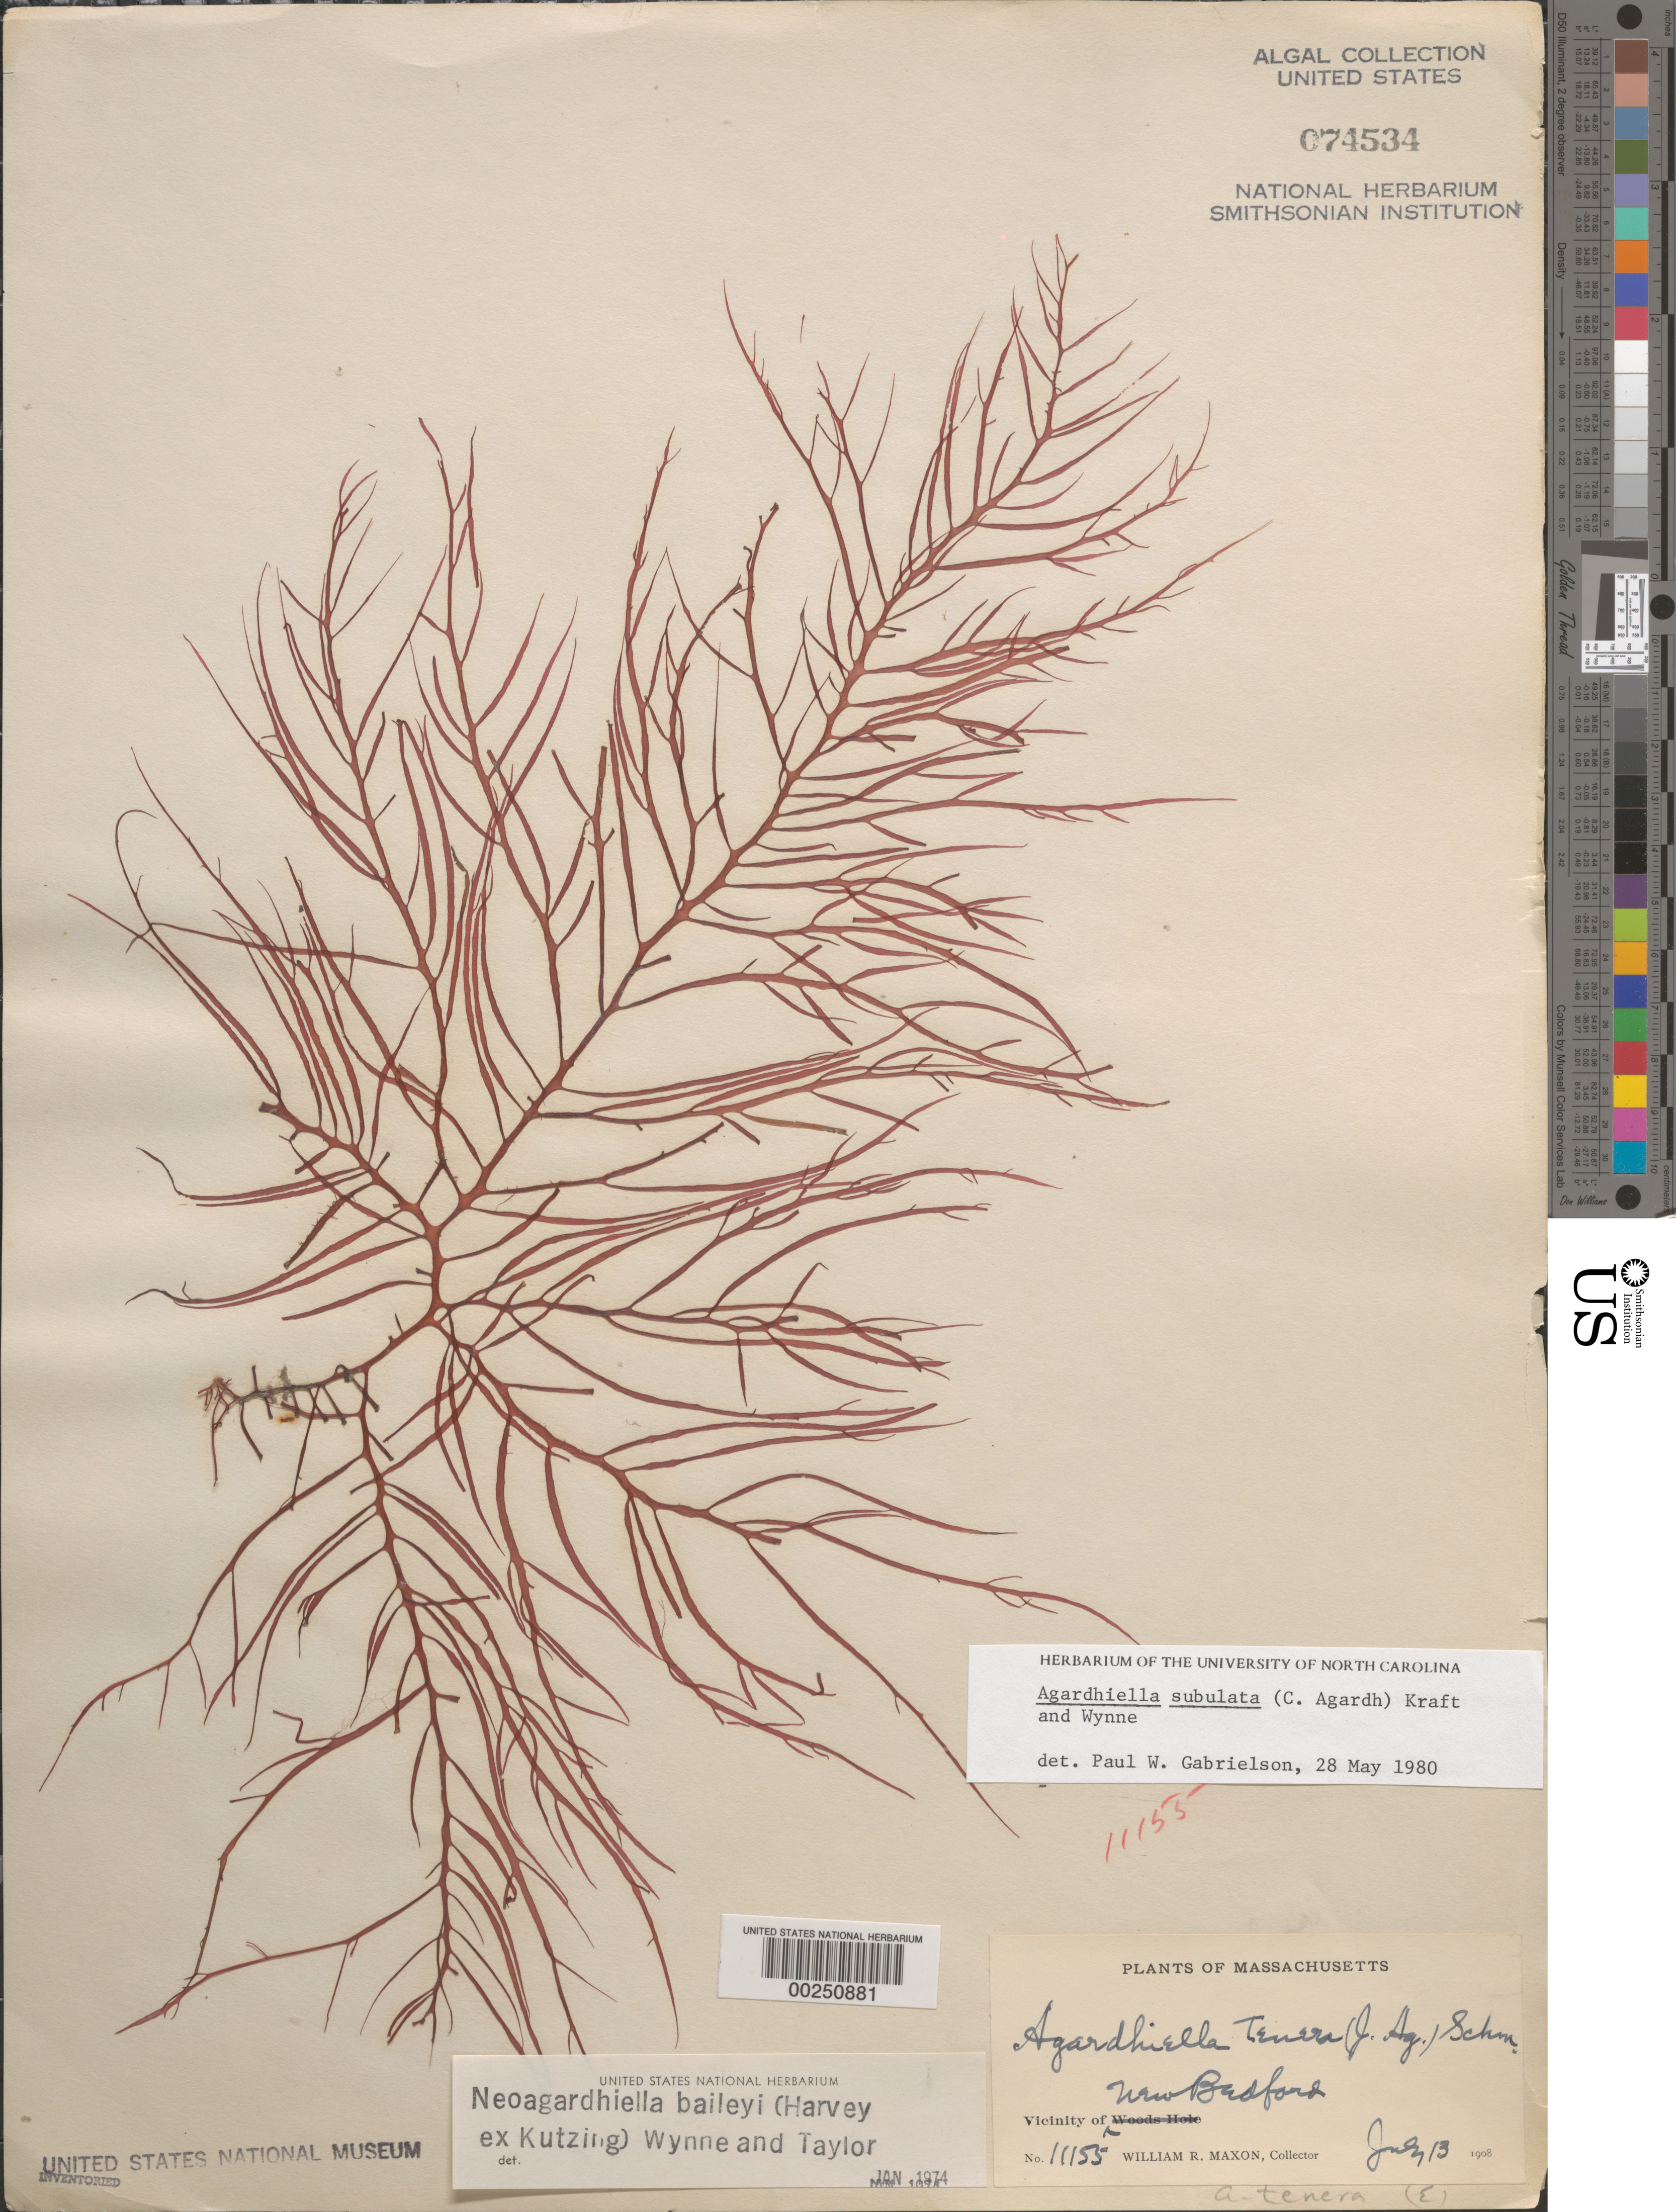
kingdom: Plantae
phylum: Rhodophyta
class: Florideophyceae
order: Gigartinales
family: Solieriaceae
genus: Agardhiella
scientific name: Agardhiella subulata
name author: (C. Agardh) G.T.Kraft & M.J. Wynne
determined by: Gabrielson, P. W.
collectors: W. R. Maxon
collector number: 11155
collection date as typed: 13 Jul 1908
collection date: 1908-07-13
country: United States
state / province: Massachusetts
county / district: Bristol County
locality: New Bedford area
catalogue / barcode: US 74534